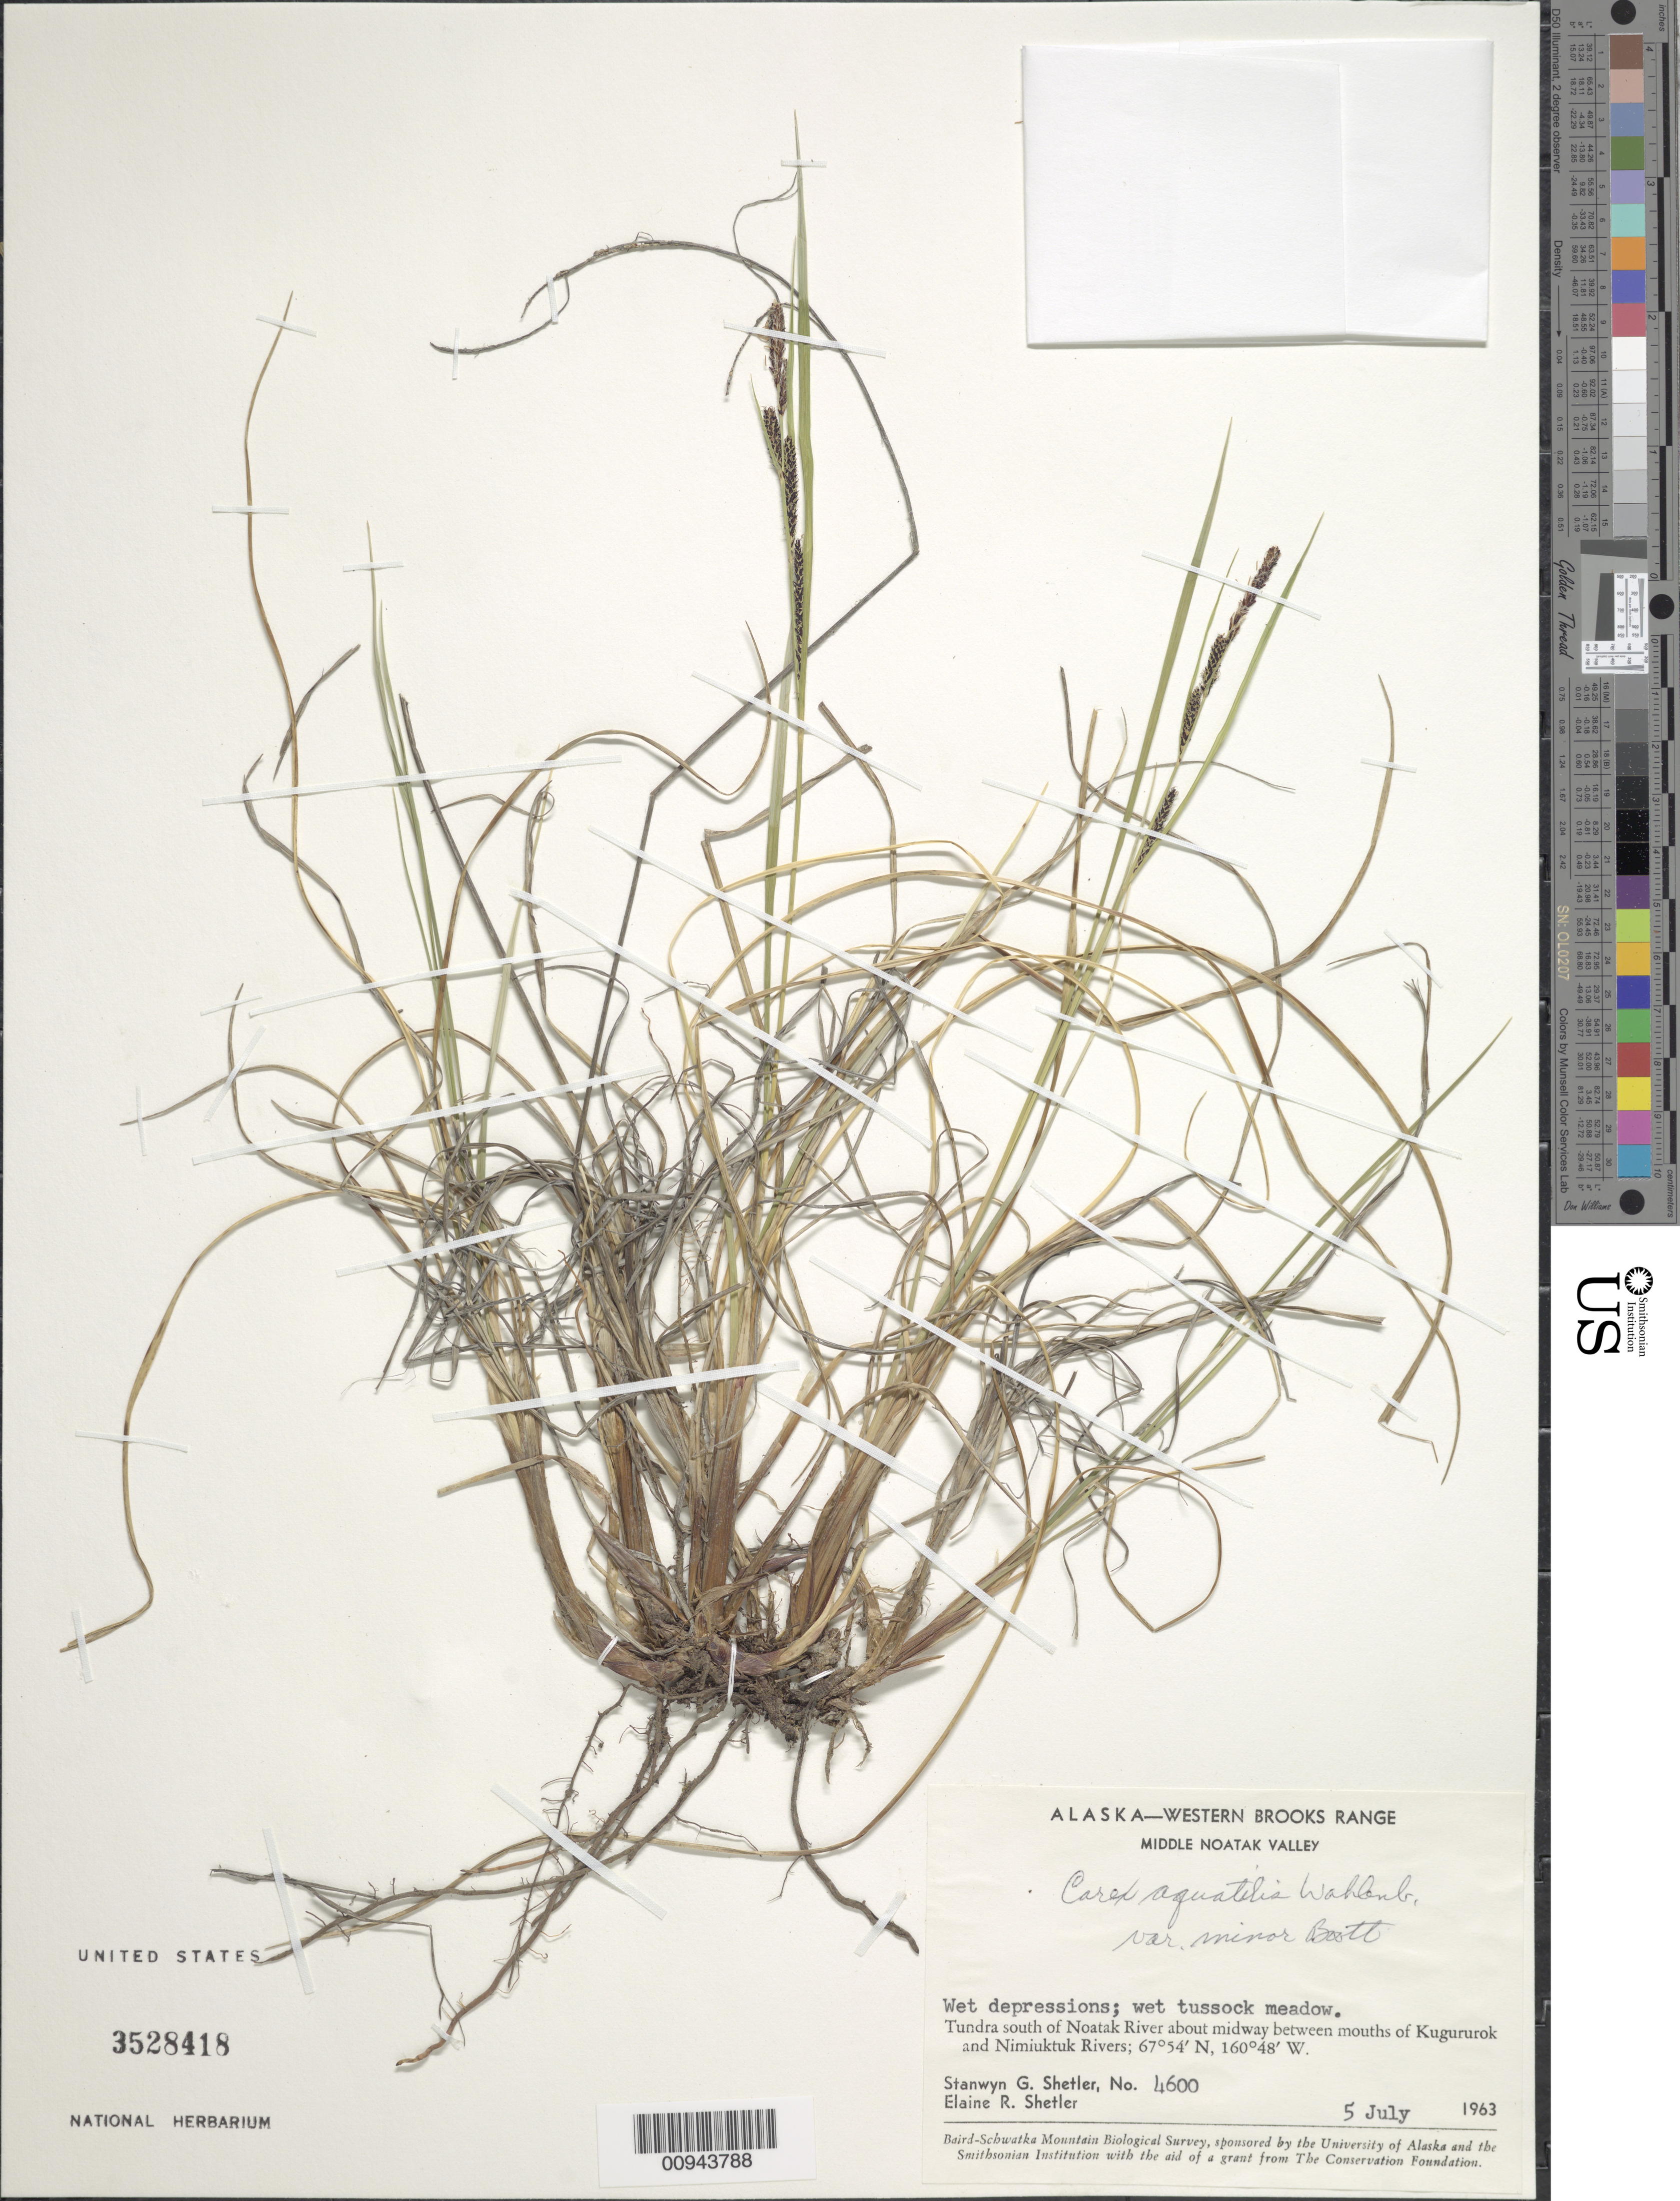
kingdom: Plantae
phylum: Tracheophyta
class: Liliopsida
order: Poales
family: Cyperaceae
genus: Carex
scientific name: Carex aquatilis var. minor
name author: Boott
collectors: S. Shetler & E. R. Shetler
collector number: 4600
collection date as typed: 05 Jul 1963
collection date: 1963-07-05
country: United States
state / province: Alaska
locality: S of Noatak River about midway between mouths of Kugururok and Nimiuktuk Rivers. Western Brooks Range, Middle Noatak Valley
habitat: Tundra. Wet depressions; wet tussock meadow.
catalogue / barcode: US 3528418